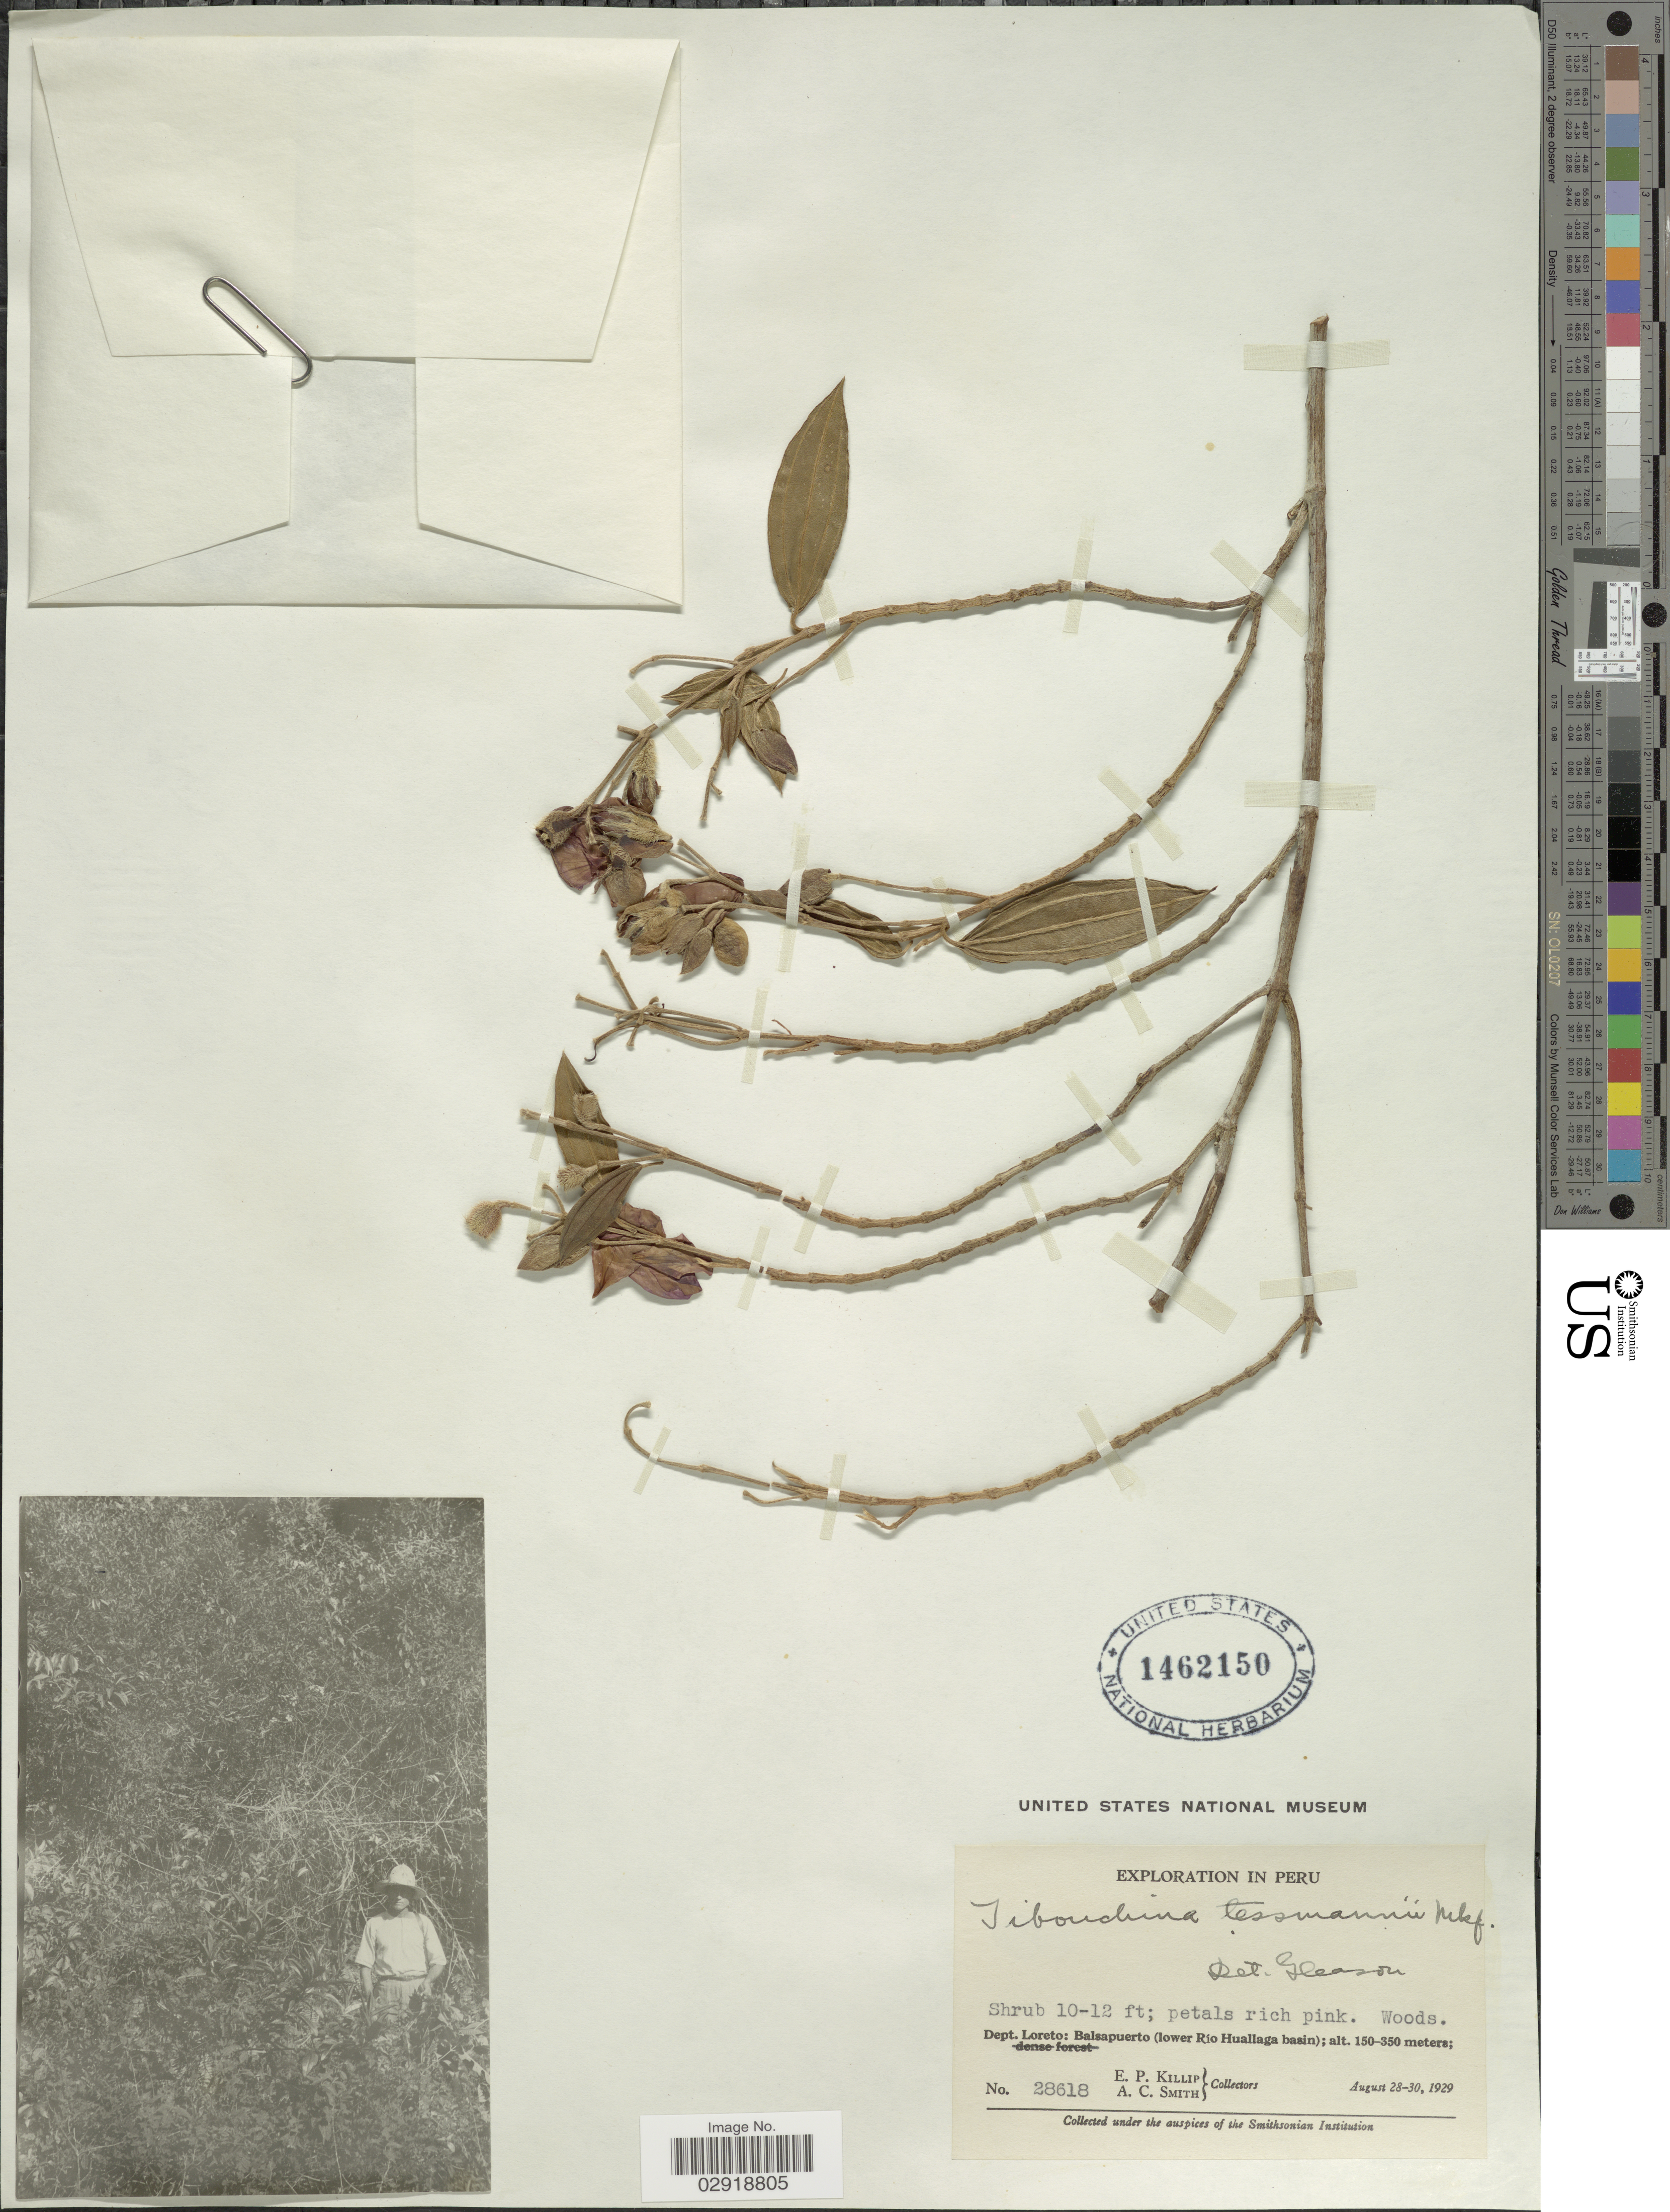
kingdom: Plantae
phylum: Tracheophyta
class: Magnoliopsida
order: Myrtales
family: Melastomataceae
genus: Pleroma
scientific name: Pleroma ochypetalum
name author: (Ruiz & Pav.) D. Don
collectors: E. P. Killip & A. C. Smith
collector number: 28618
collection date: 1929-08-28/1929-08-30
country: Peru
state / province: Loreto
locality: Dept. Loreto: Balsapuerto (lower Río Huallaga basin).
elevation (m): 150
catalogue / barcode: US 1462150